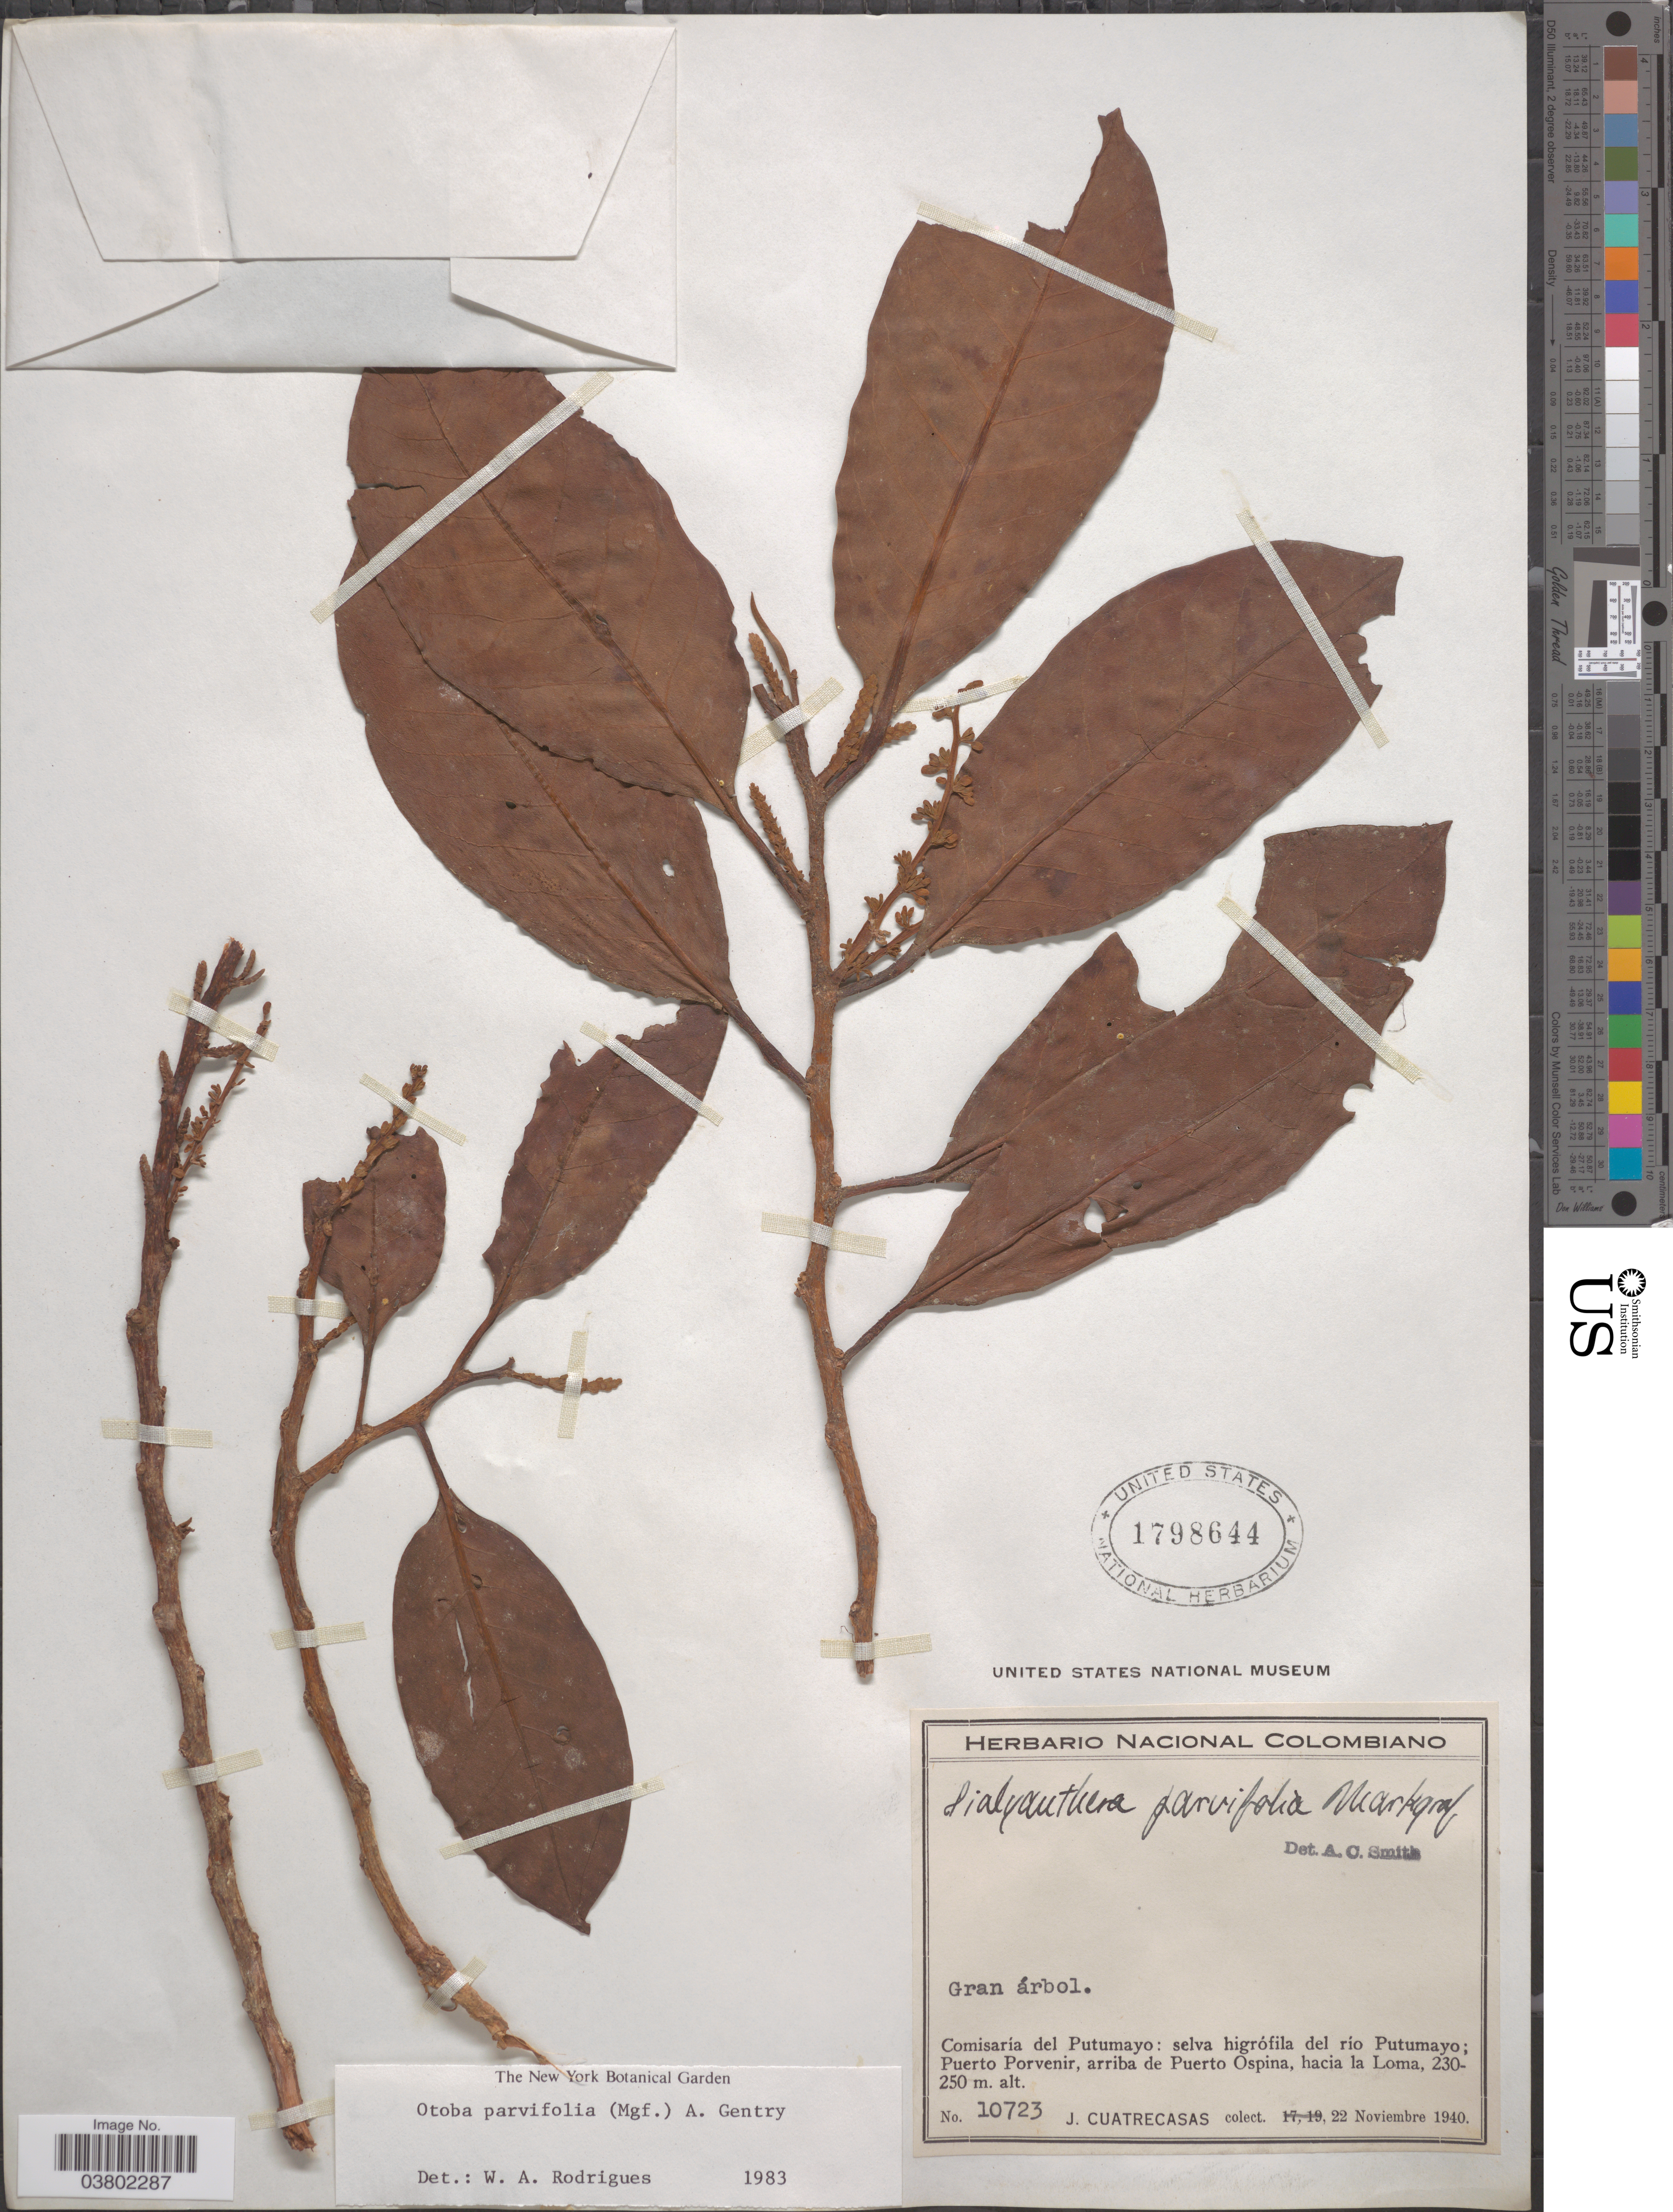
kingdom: Plantae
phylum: Tracheophyta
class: Magnoliopsida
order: Magnoliales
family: Myristicaceae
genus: Otoba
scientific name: Otoba parvifolia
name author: (Markgr.) A.H. Gentry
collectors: J. Cuatrecasas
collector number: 10723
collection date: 1940-11-22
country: Colombia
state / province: Putumayo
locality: Comisaría del Putumayo: selva higrófila del río Putumayo; Puerto Porvenir, arriba de Puerto Ospina, hacia la Loma.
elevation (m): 230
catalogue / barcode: US 1798644